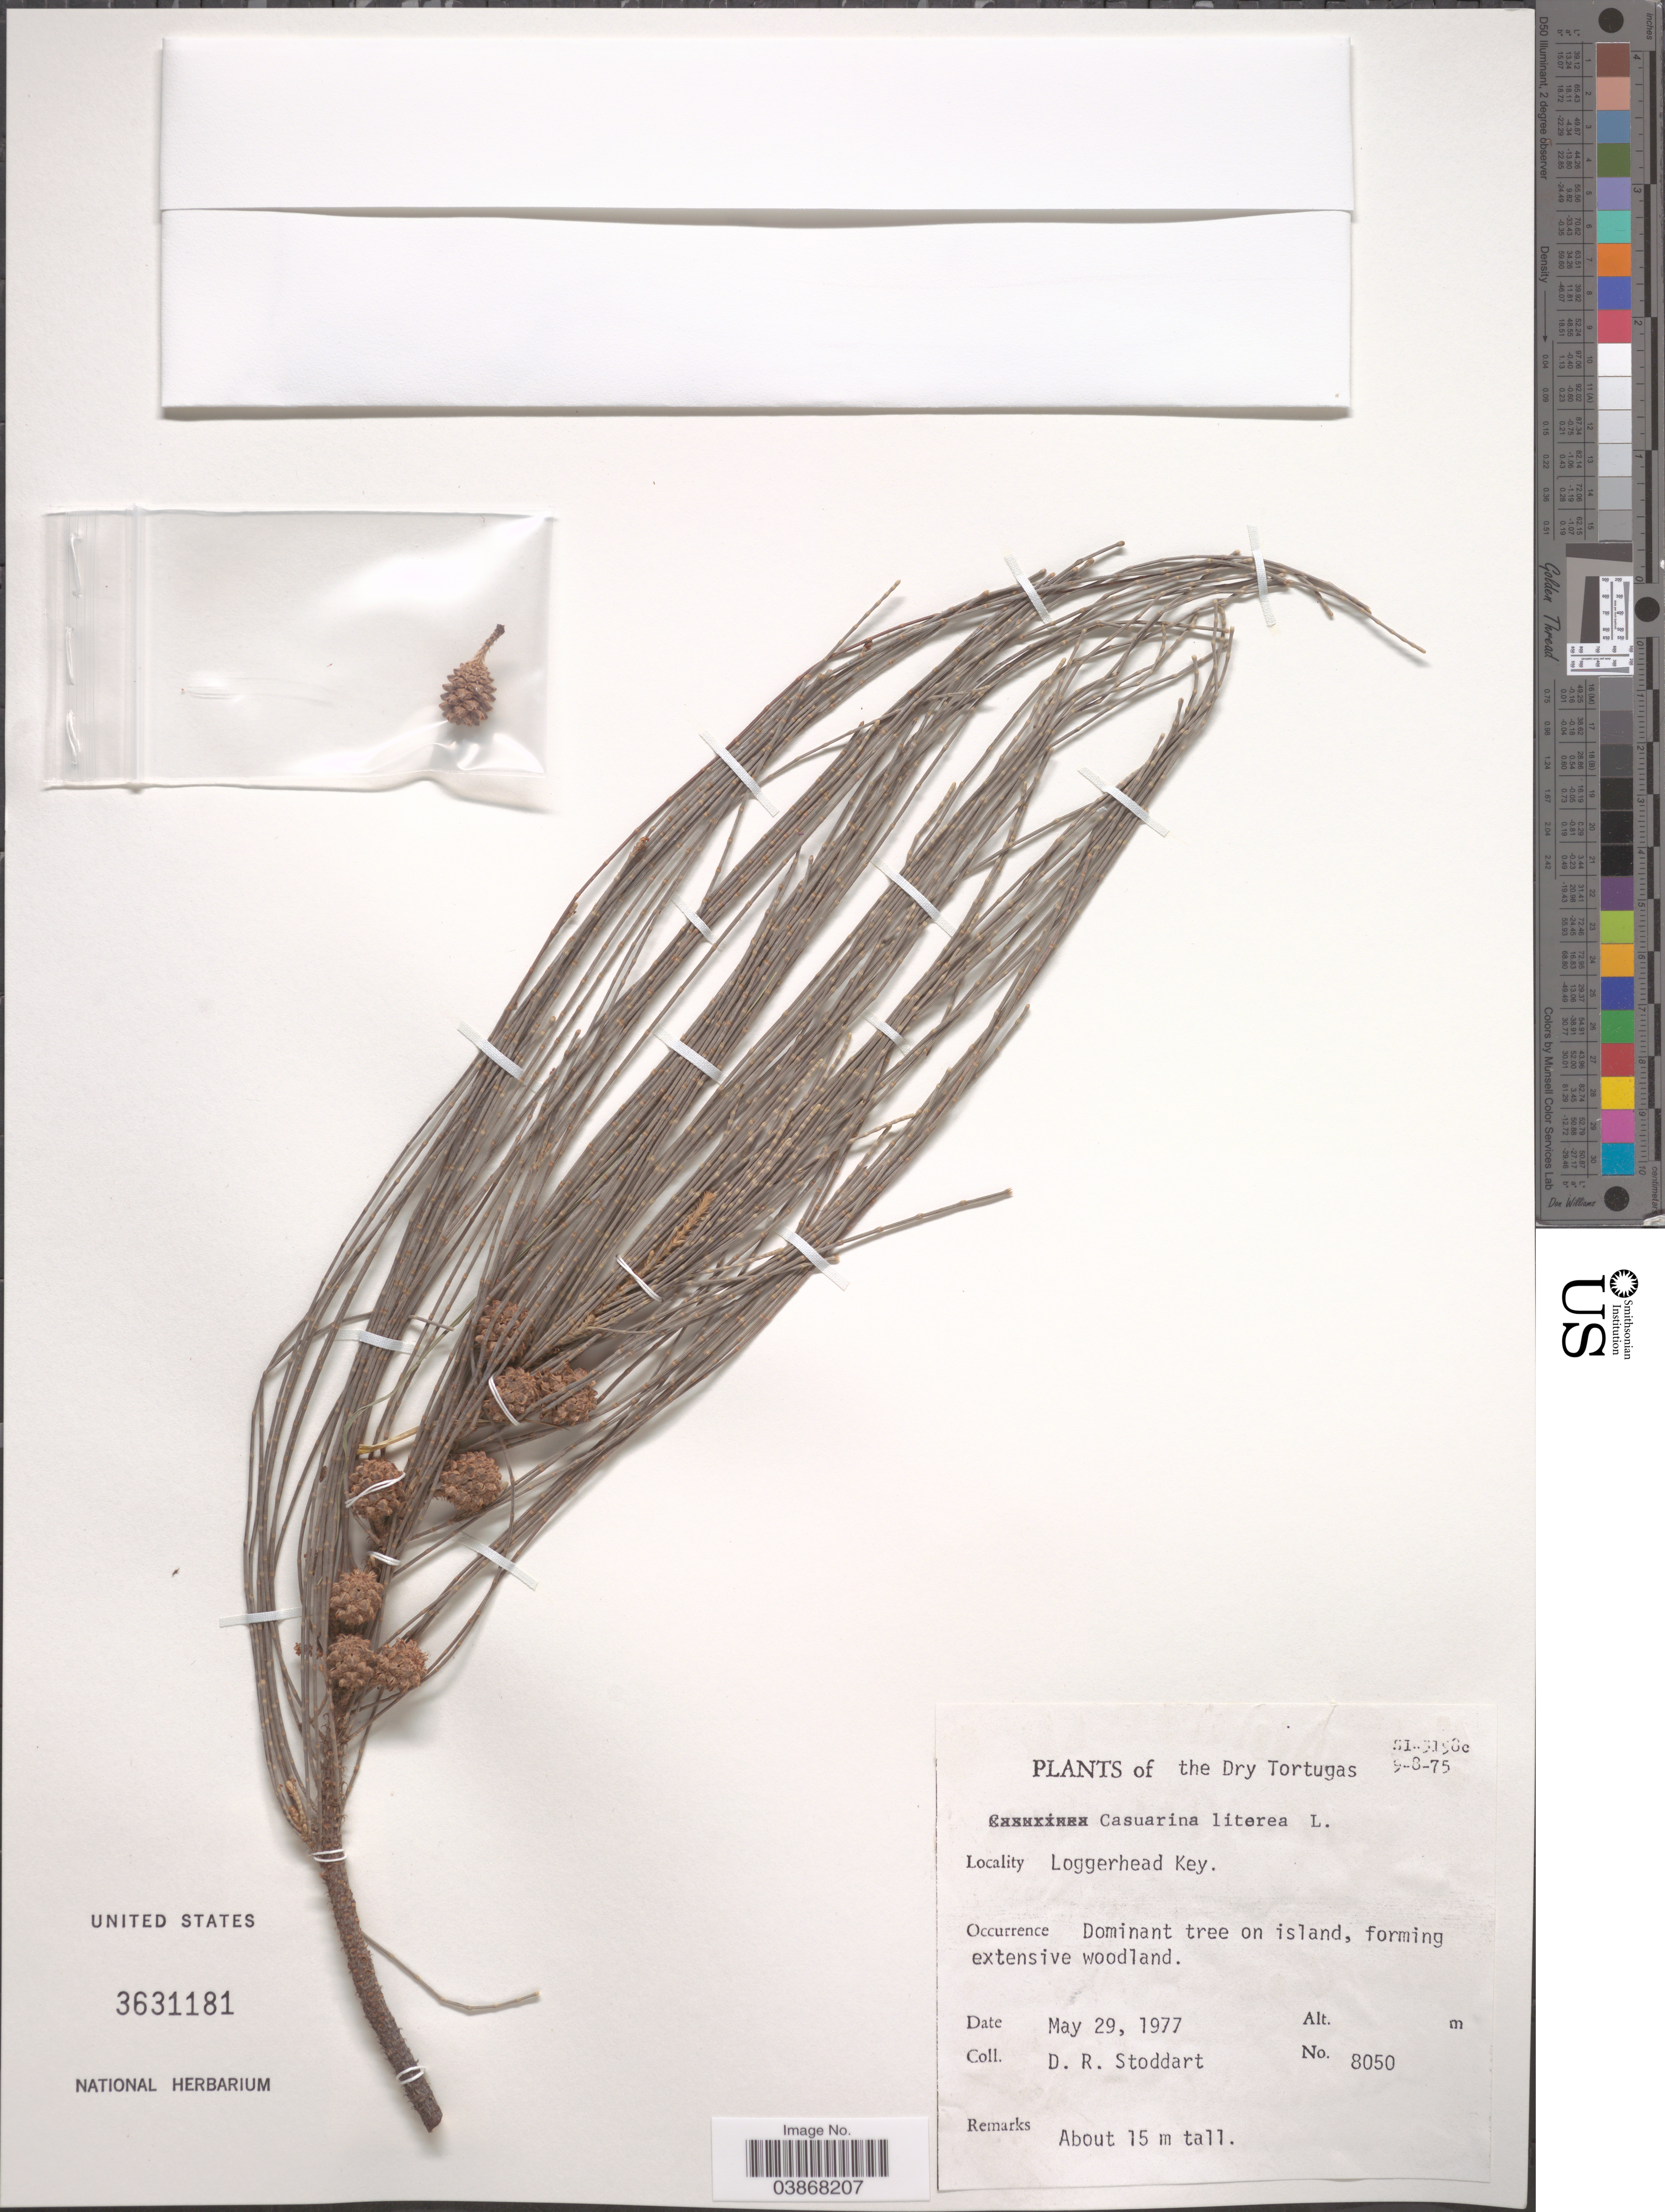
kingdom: Plantae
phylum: Tracheophyta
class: Magnoliopsida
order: Fagales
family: Casuarinaceae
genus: Casuarina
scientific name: Casuarina litorea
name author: Rumph.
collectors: D. R. Stoddart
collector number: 8050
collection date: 1977-05-29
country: United States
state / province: Florida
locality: The Dry Tortugas. Loggerhead Key.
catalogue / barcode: US 3631181